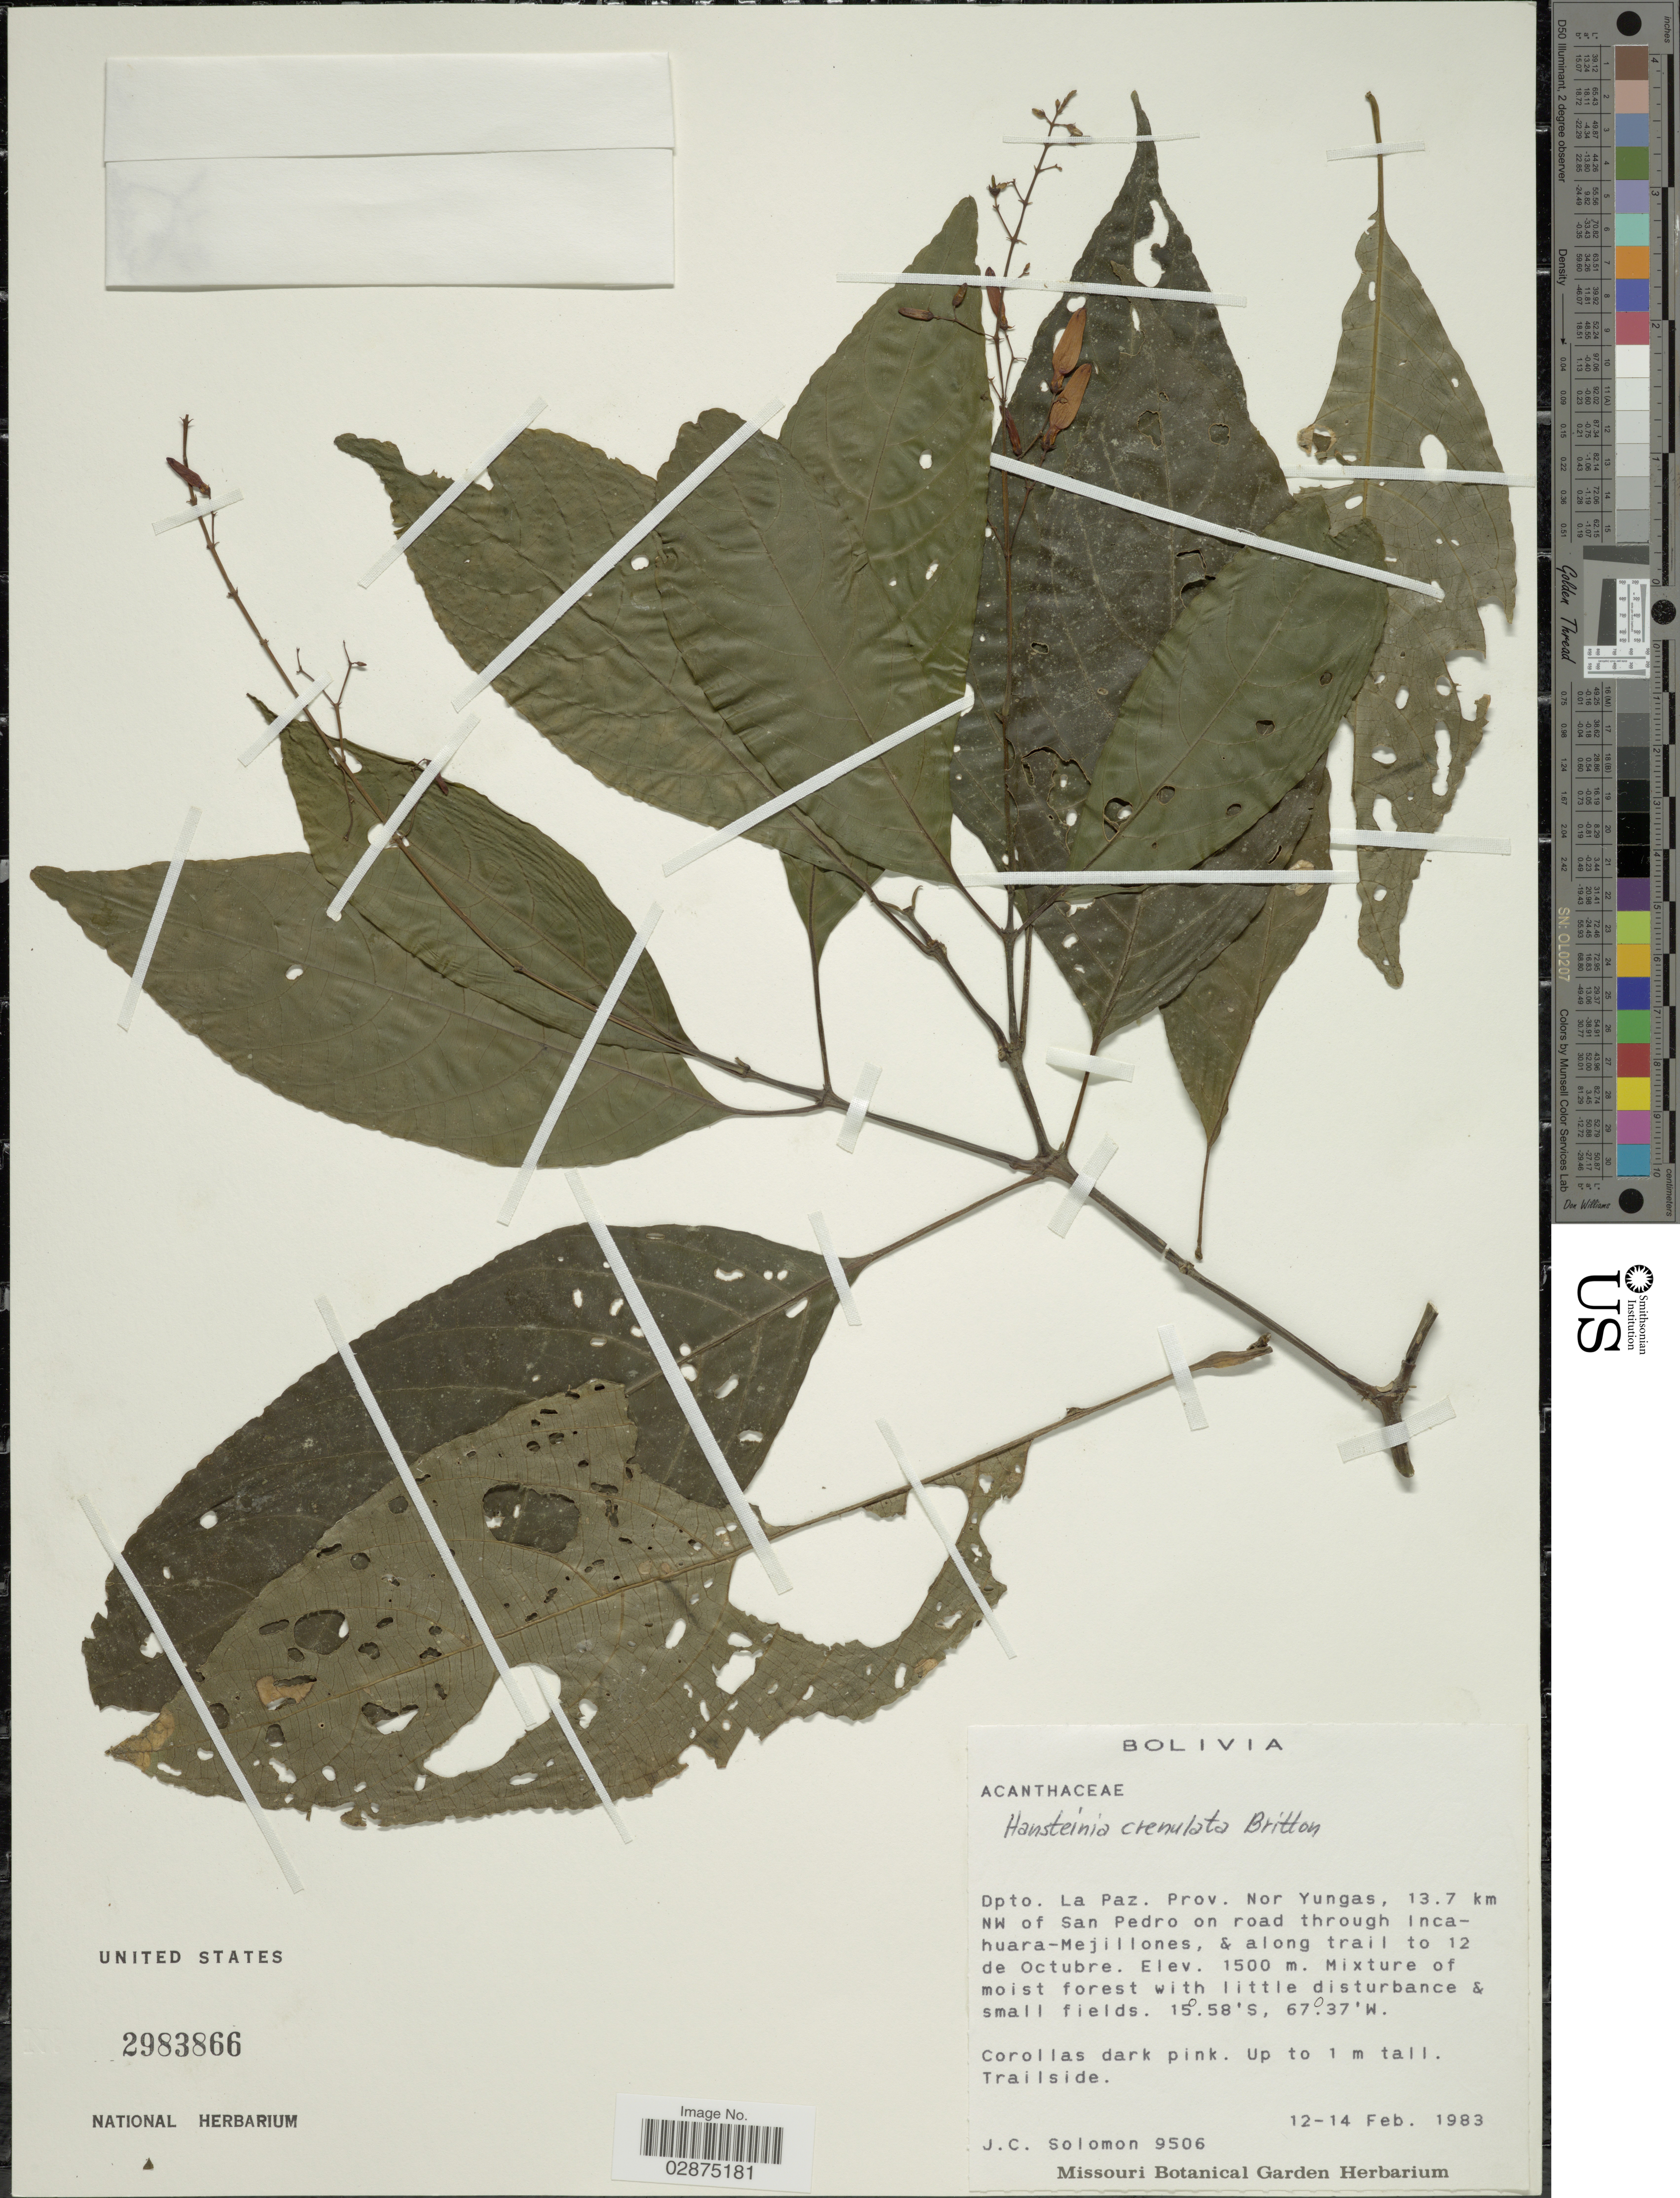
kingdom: Plantae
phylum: Tracheophyta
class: Magnoliopsida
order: Lamiales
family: Acanthaceae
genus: Stenostephanus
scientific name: Stenostephanus crenulatus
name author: (Britton ex Rusby) Wassh.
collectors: J. C. Solomon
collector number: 9506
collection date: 1983-02-12/1983-02-14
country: Bolivia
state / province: La Paz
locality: Dpto. La Paz. Prov. Nor Yungas, 13.7 km NW of San Pedro on road through Incahuara-Mejillones, & along trail to 12 de Octubre.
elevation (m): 1500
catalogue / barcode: US 2983866